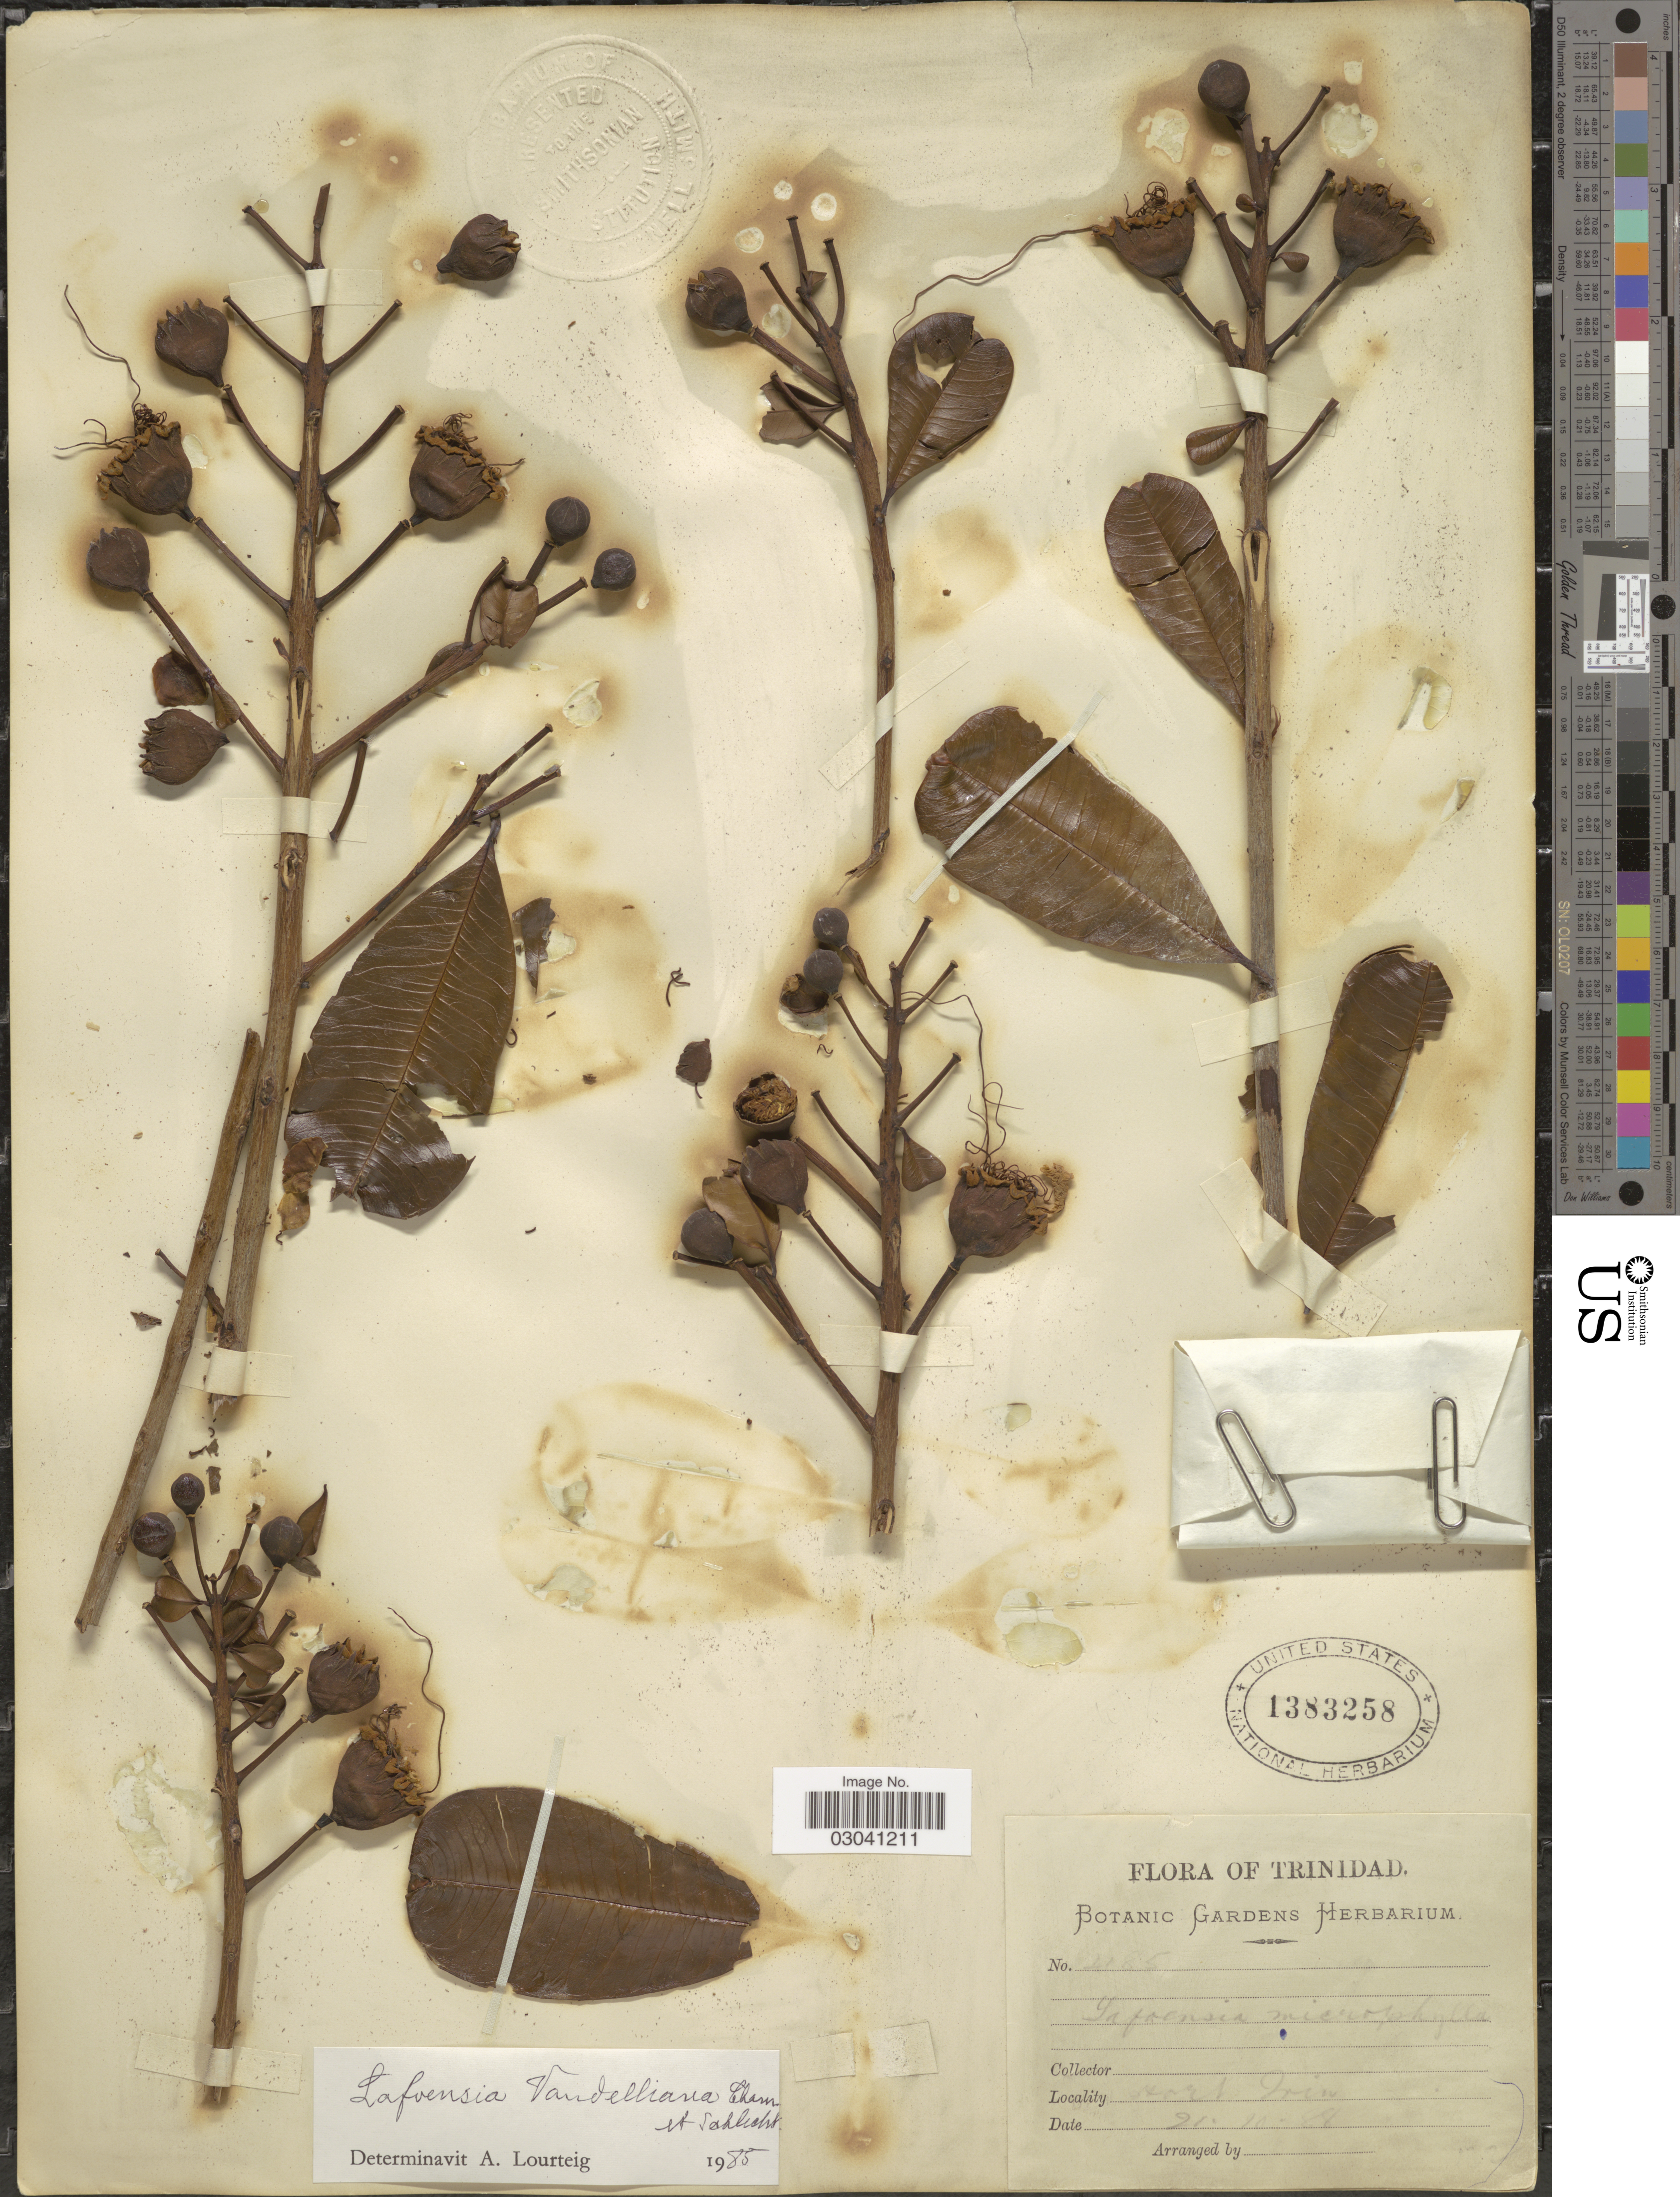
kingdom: Plantae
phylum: Tracheophyta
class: Magnoliopsida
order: Myrtales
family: Lythraceae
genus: Lafoensia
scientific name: Lafoensia vandelliana subsp. vandelliana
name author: Cham. & Schlecht.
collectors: Botanic Gardens Herbarium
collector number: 2185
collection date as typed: Transcribed d/m/y: 21/10/88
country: Trinidad and Tobago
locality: Trinidad, Hort Trin.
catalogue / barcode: US 1383258